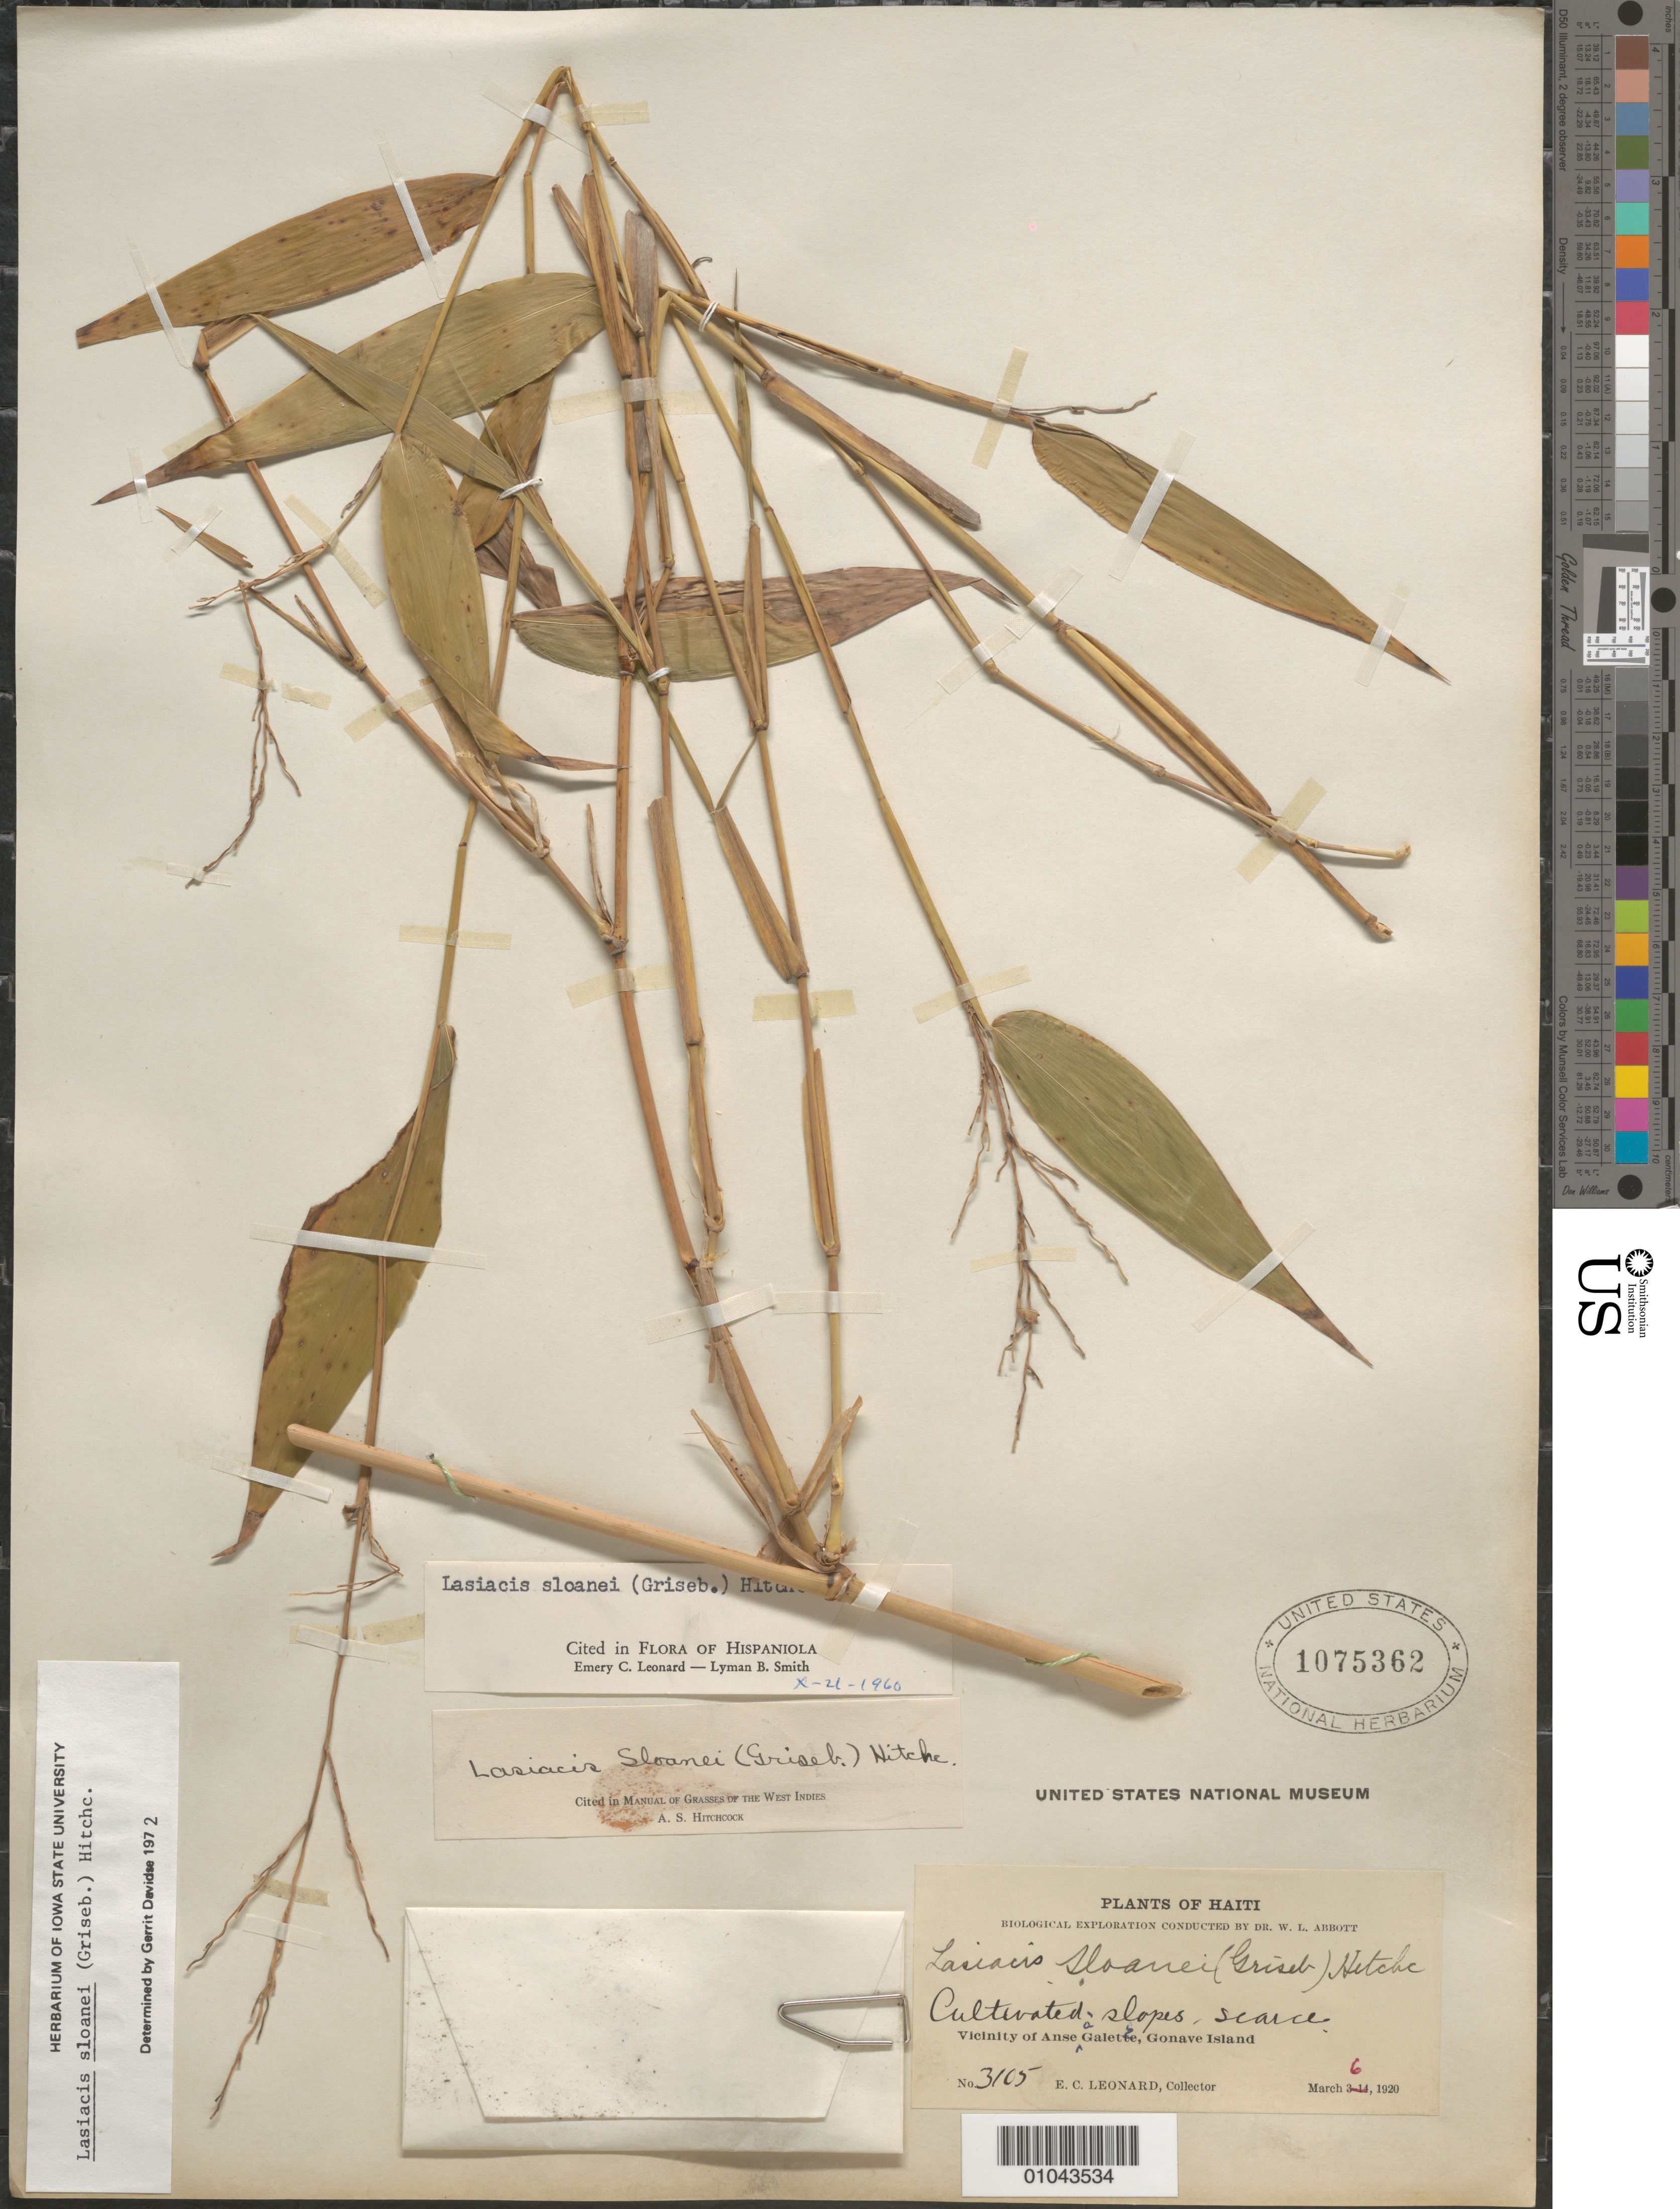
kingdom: Plantae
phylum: Tracheophyta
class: Liliopsida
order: Poales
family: Poaceae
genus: Lasiacis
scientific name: Lasiacis sloanei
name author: (Griseb.) Hitchc.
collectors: E. C. Leonard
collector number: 3105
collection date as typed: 06 Mar 1920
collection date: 1920-03-06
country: Haiti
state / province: Óuest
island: Hispaniola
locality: Vicinity of Anse Galette, Gonave Island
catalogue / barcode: US 1075362